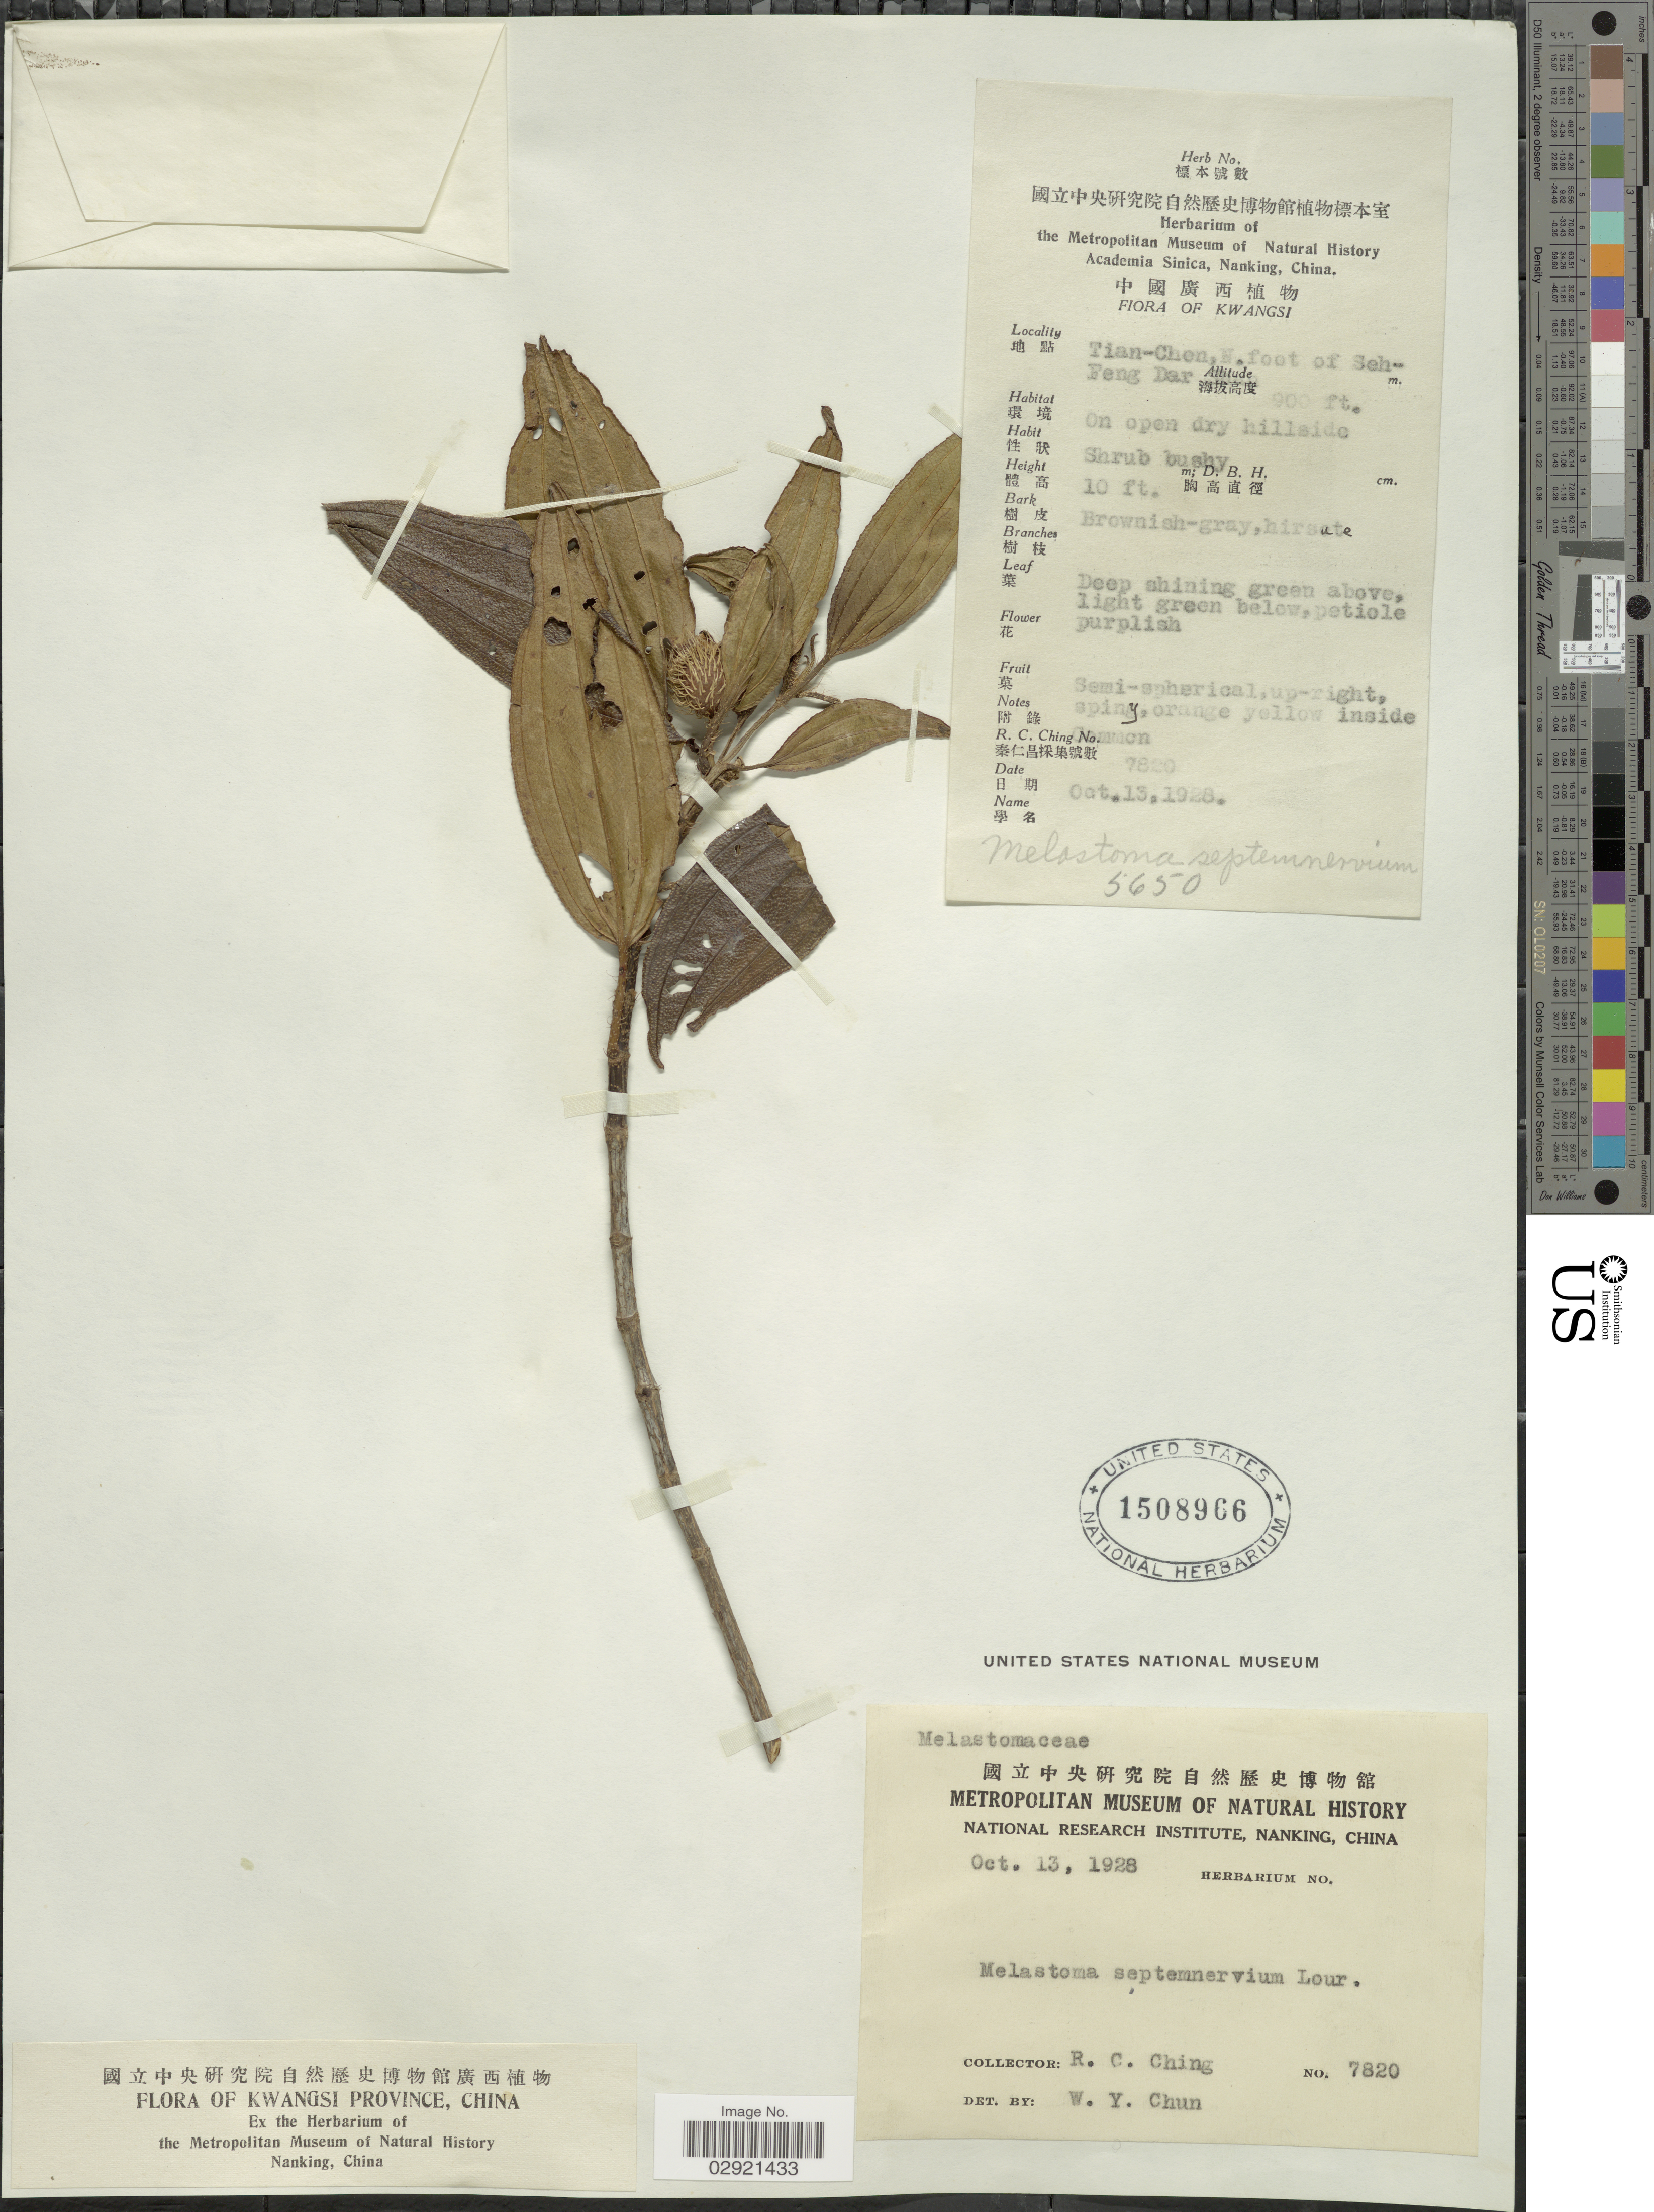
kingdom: Plantae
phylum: Tracheophyta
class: Magnoliopsida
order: Myrtales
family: Melastomataceae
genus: Melastoma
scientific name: Melastoma candidum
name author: D. Don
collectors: R. C. Ching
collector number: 7820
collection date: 1928-10-13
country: China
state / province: Guangxi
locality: Kwangsi Province. Tian-Chen, E. foot of Seh-Feng Dar.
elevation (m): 274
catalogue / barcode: US 1508966